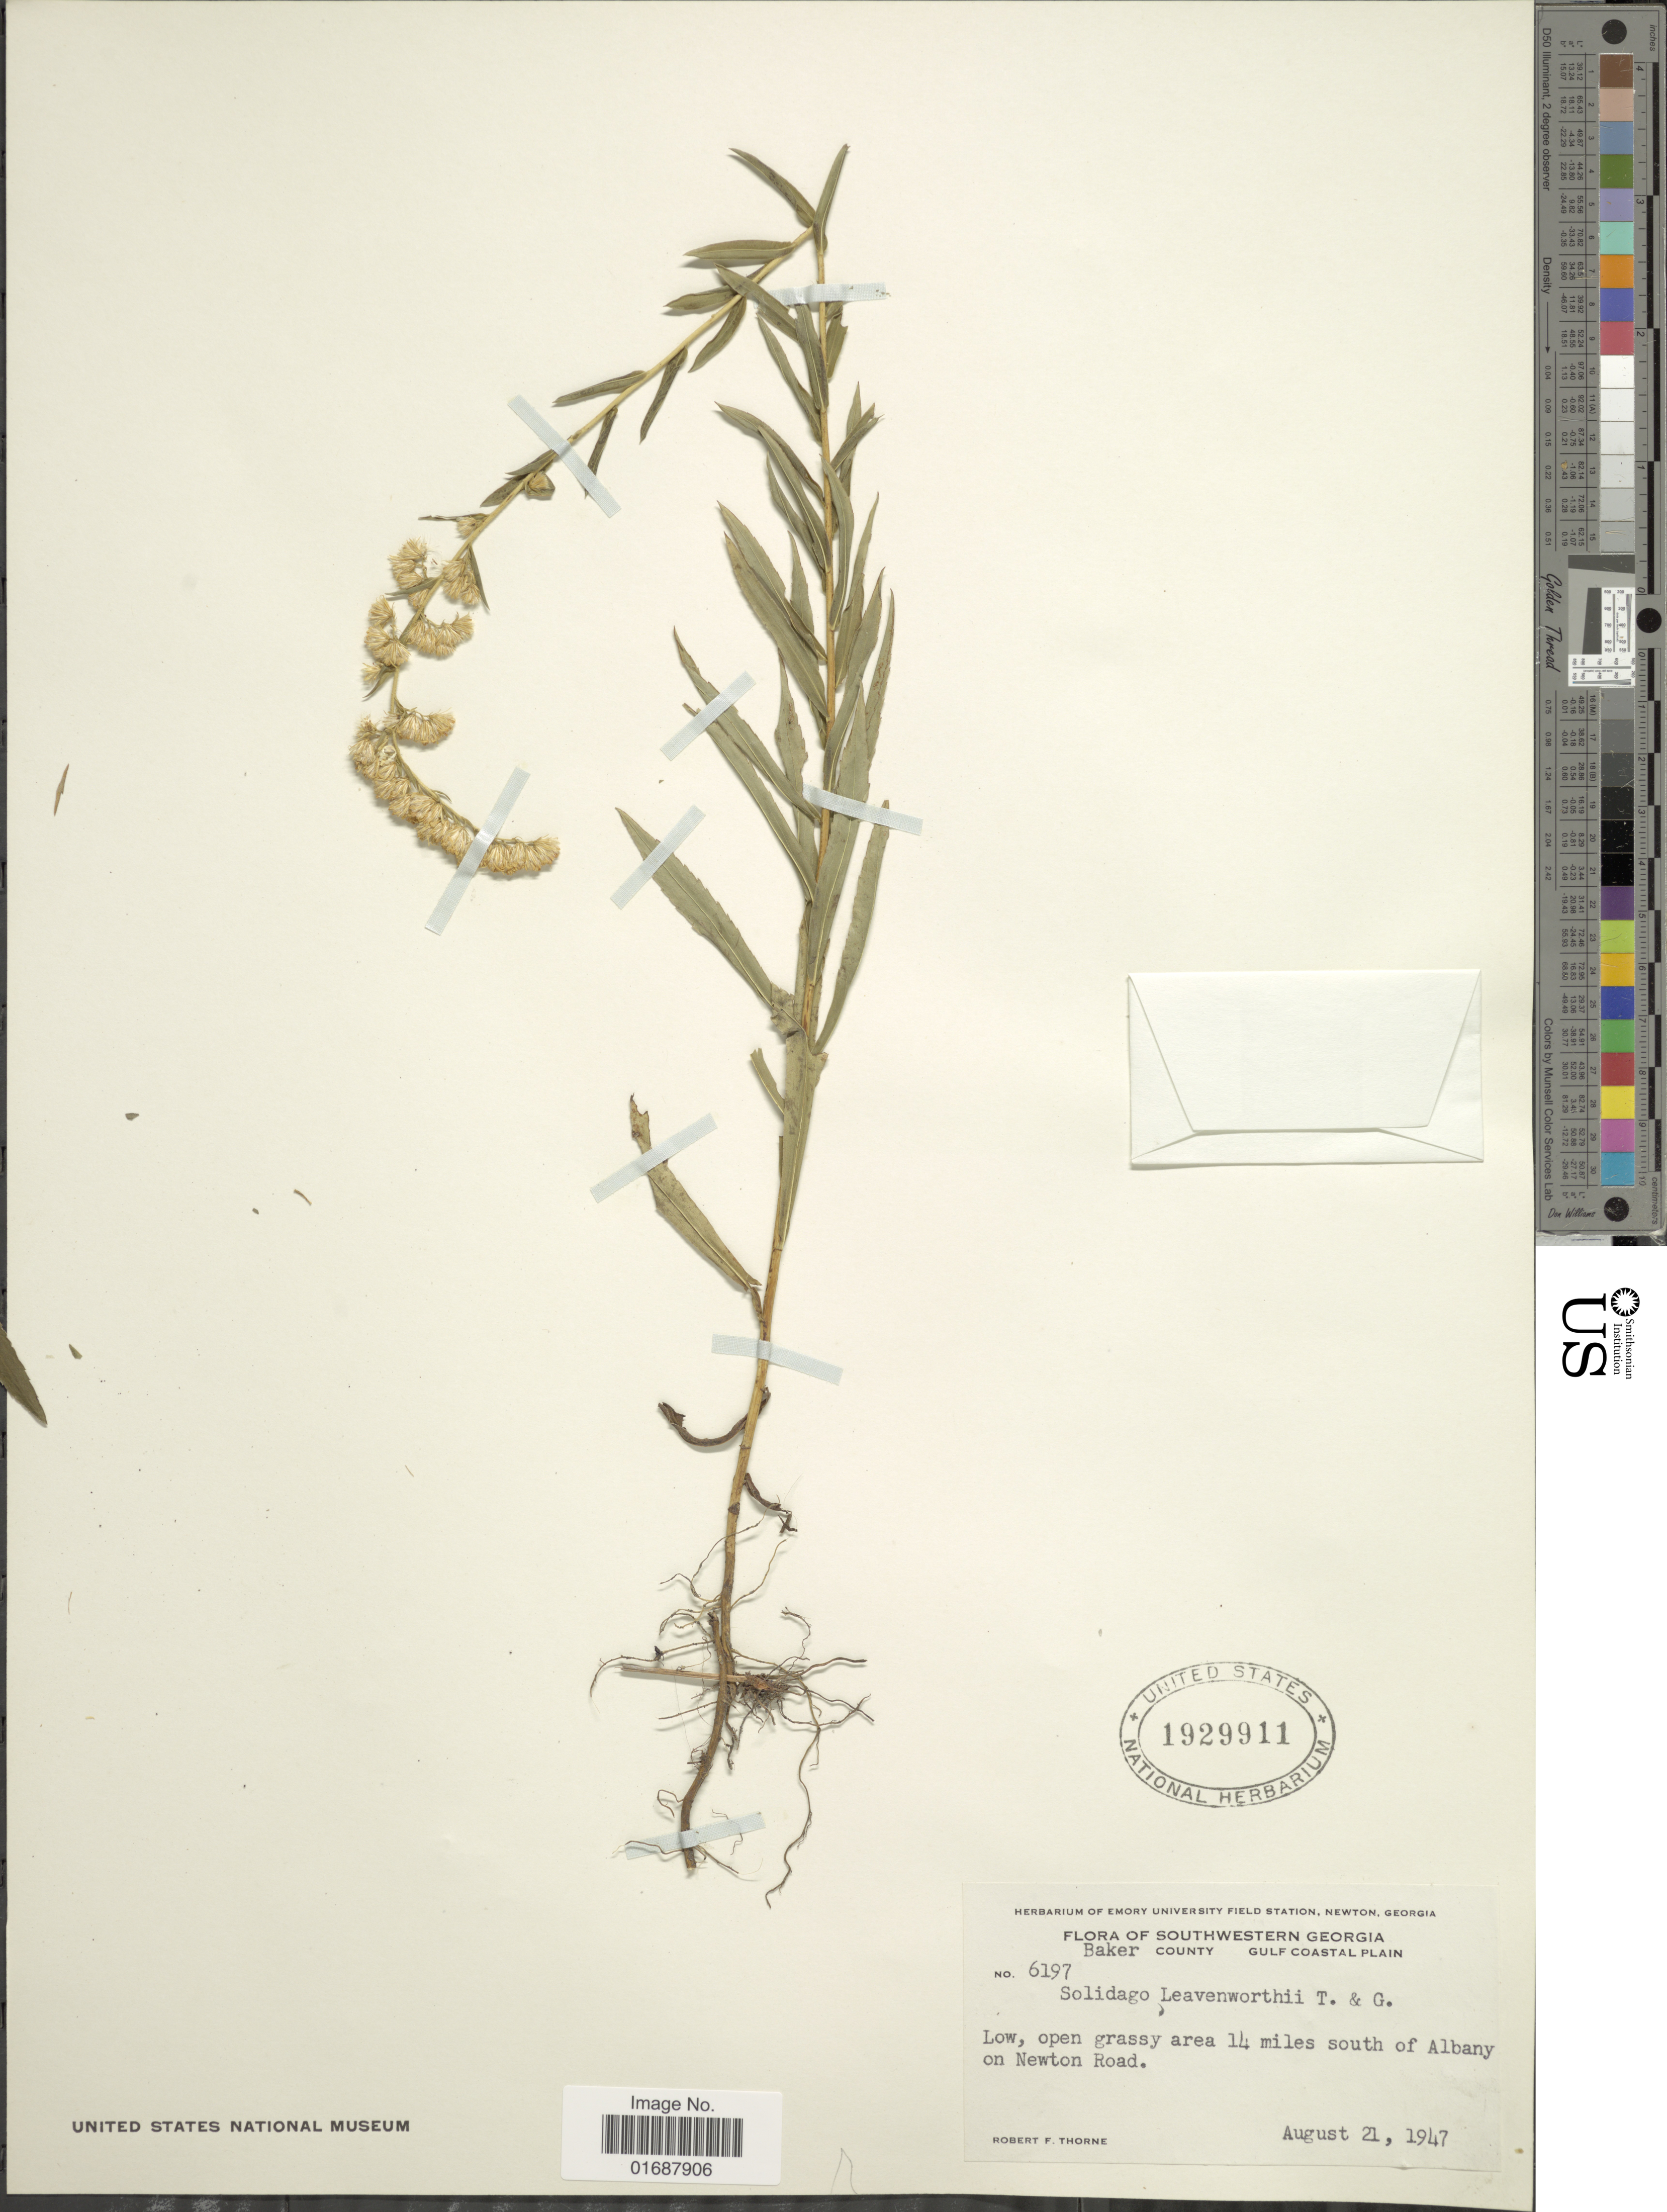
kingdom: Plantae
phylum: Tracheophyta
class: Magnoliopsida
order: Asterales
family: Asteraceae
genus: Solidago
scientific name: Solidago leavenworthii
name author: Torr. & A. Gray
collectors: R. F. Thorne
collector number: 6197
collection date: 1947-08-21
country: United States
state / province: Georgia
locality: Southwestern Georgia. Baker County, Gulf Coastal Plain. Area 14 miles south of Albany on Newton Road.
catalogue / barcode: US 1929911